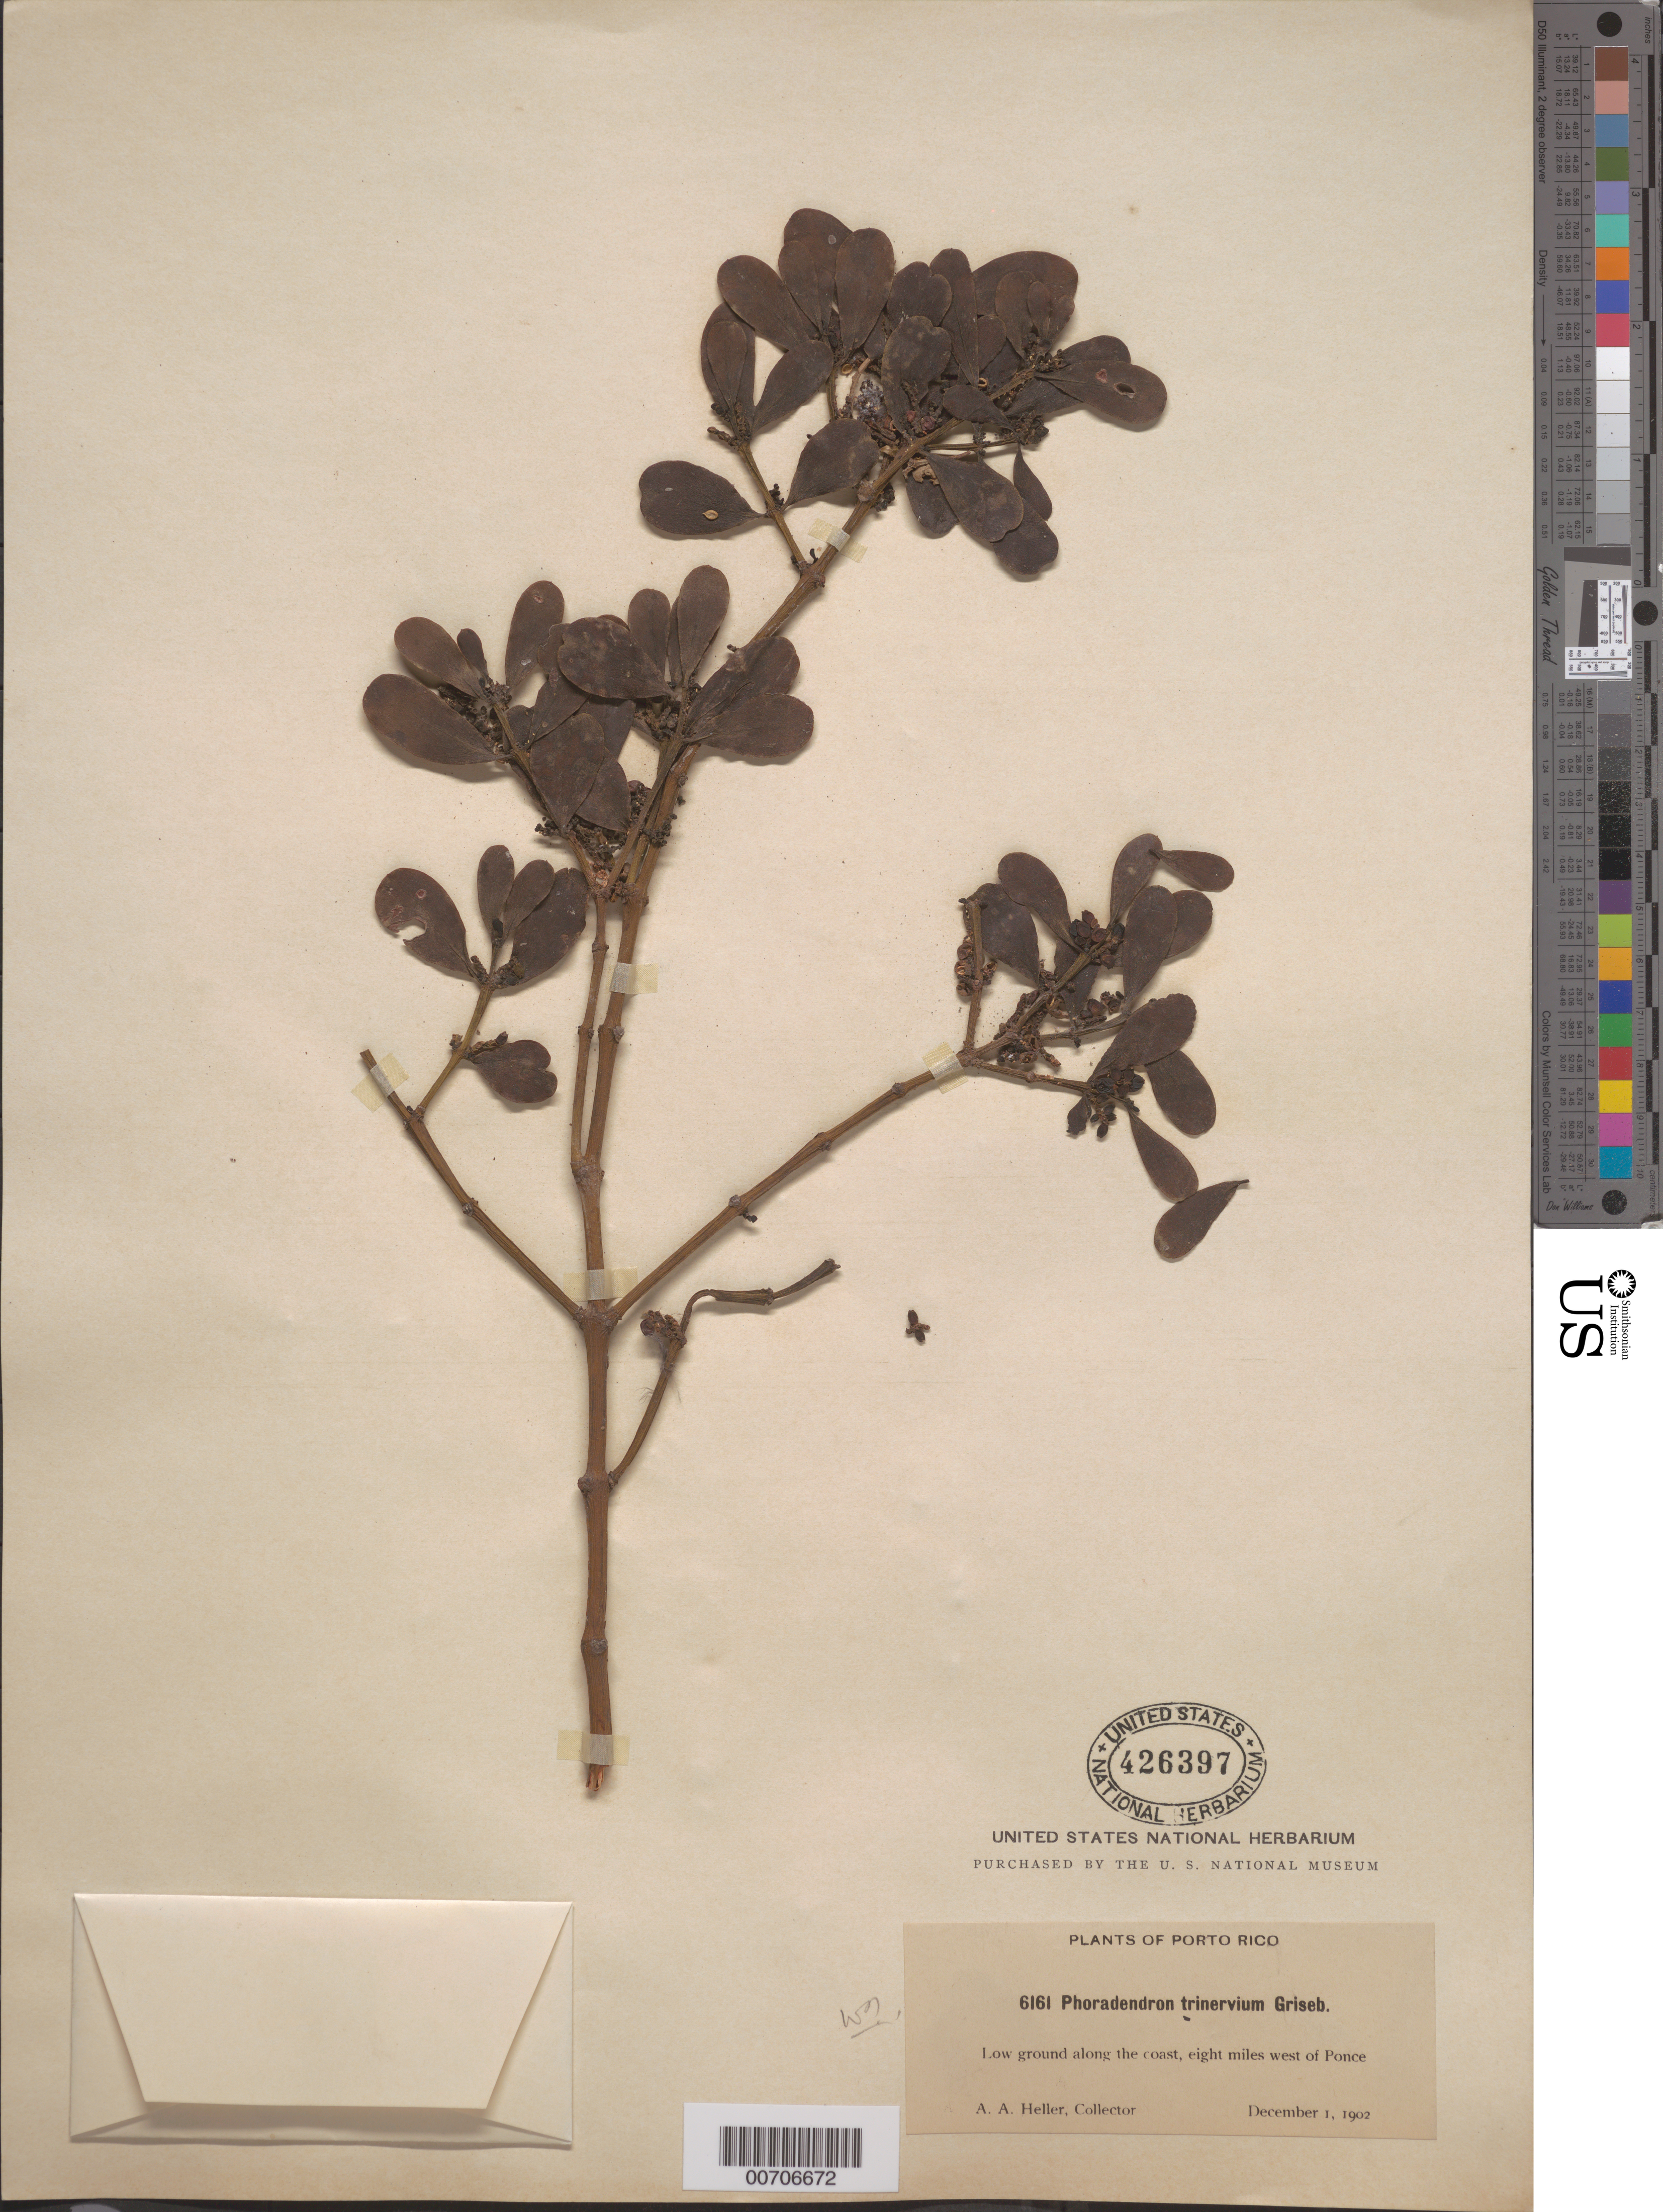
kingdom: Plantae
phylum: Tracheophyta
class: Magnoliopsida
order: Santalales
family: Viscaceae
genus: Phoradendron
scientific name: Phoradendron trinervium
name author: (Lam.) Griseb.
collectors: A. A. Heller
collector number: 6161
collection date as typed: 01 Dec 1902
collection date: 1902-12-01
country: Puerto Rico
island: Greater Antilles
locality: Along the coast; 8 mi W of Ponce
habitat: Low ground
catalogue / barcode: US 426397